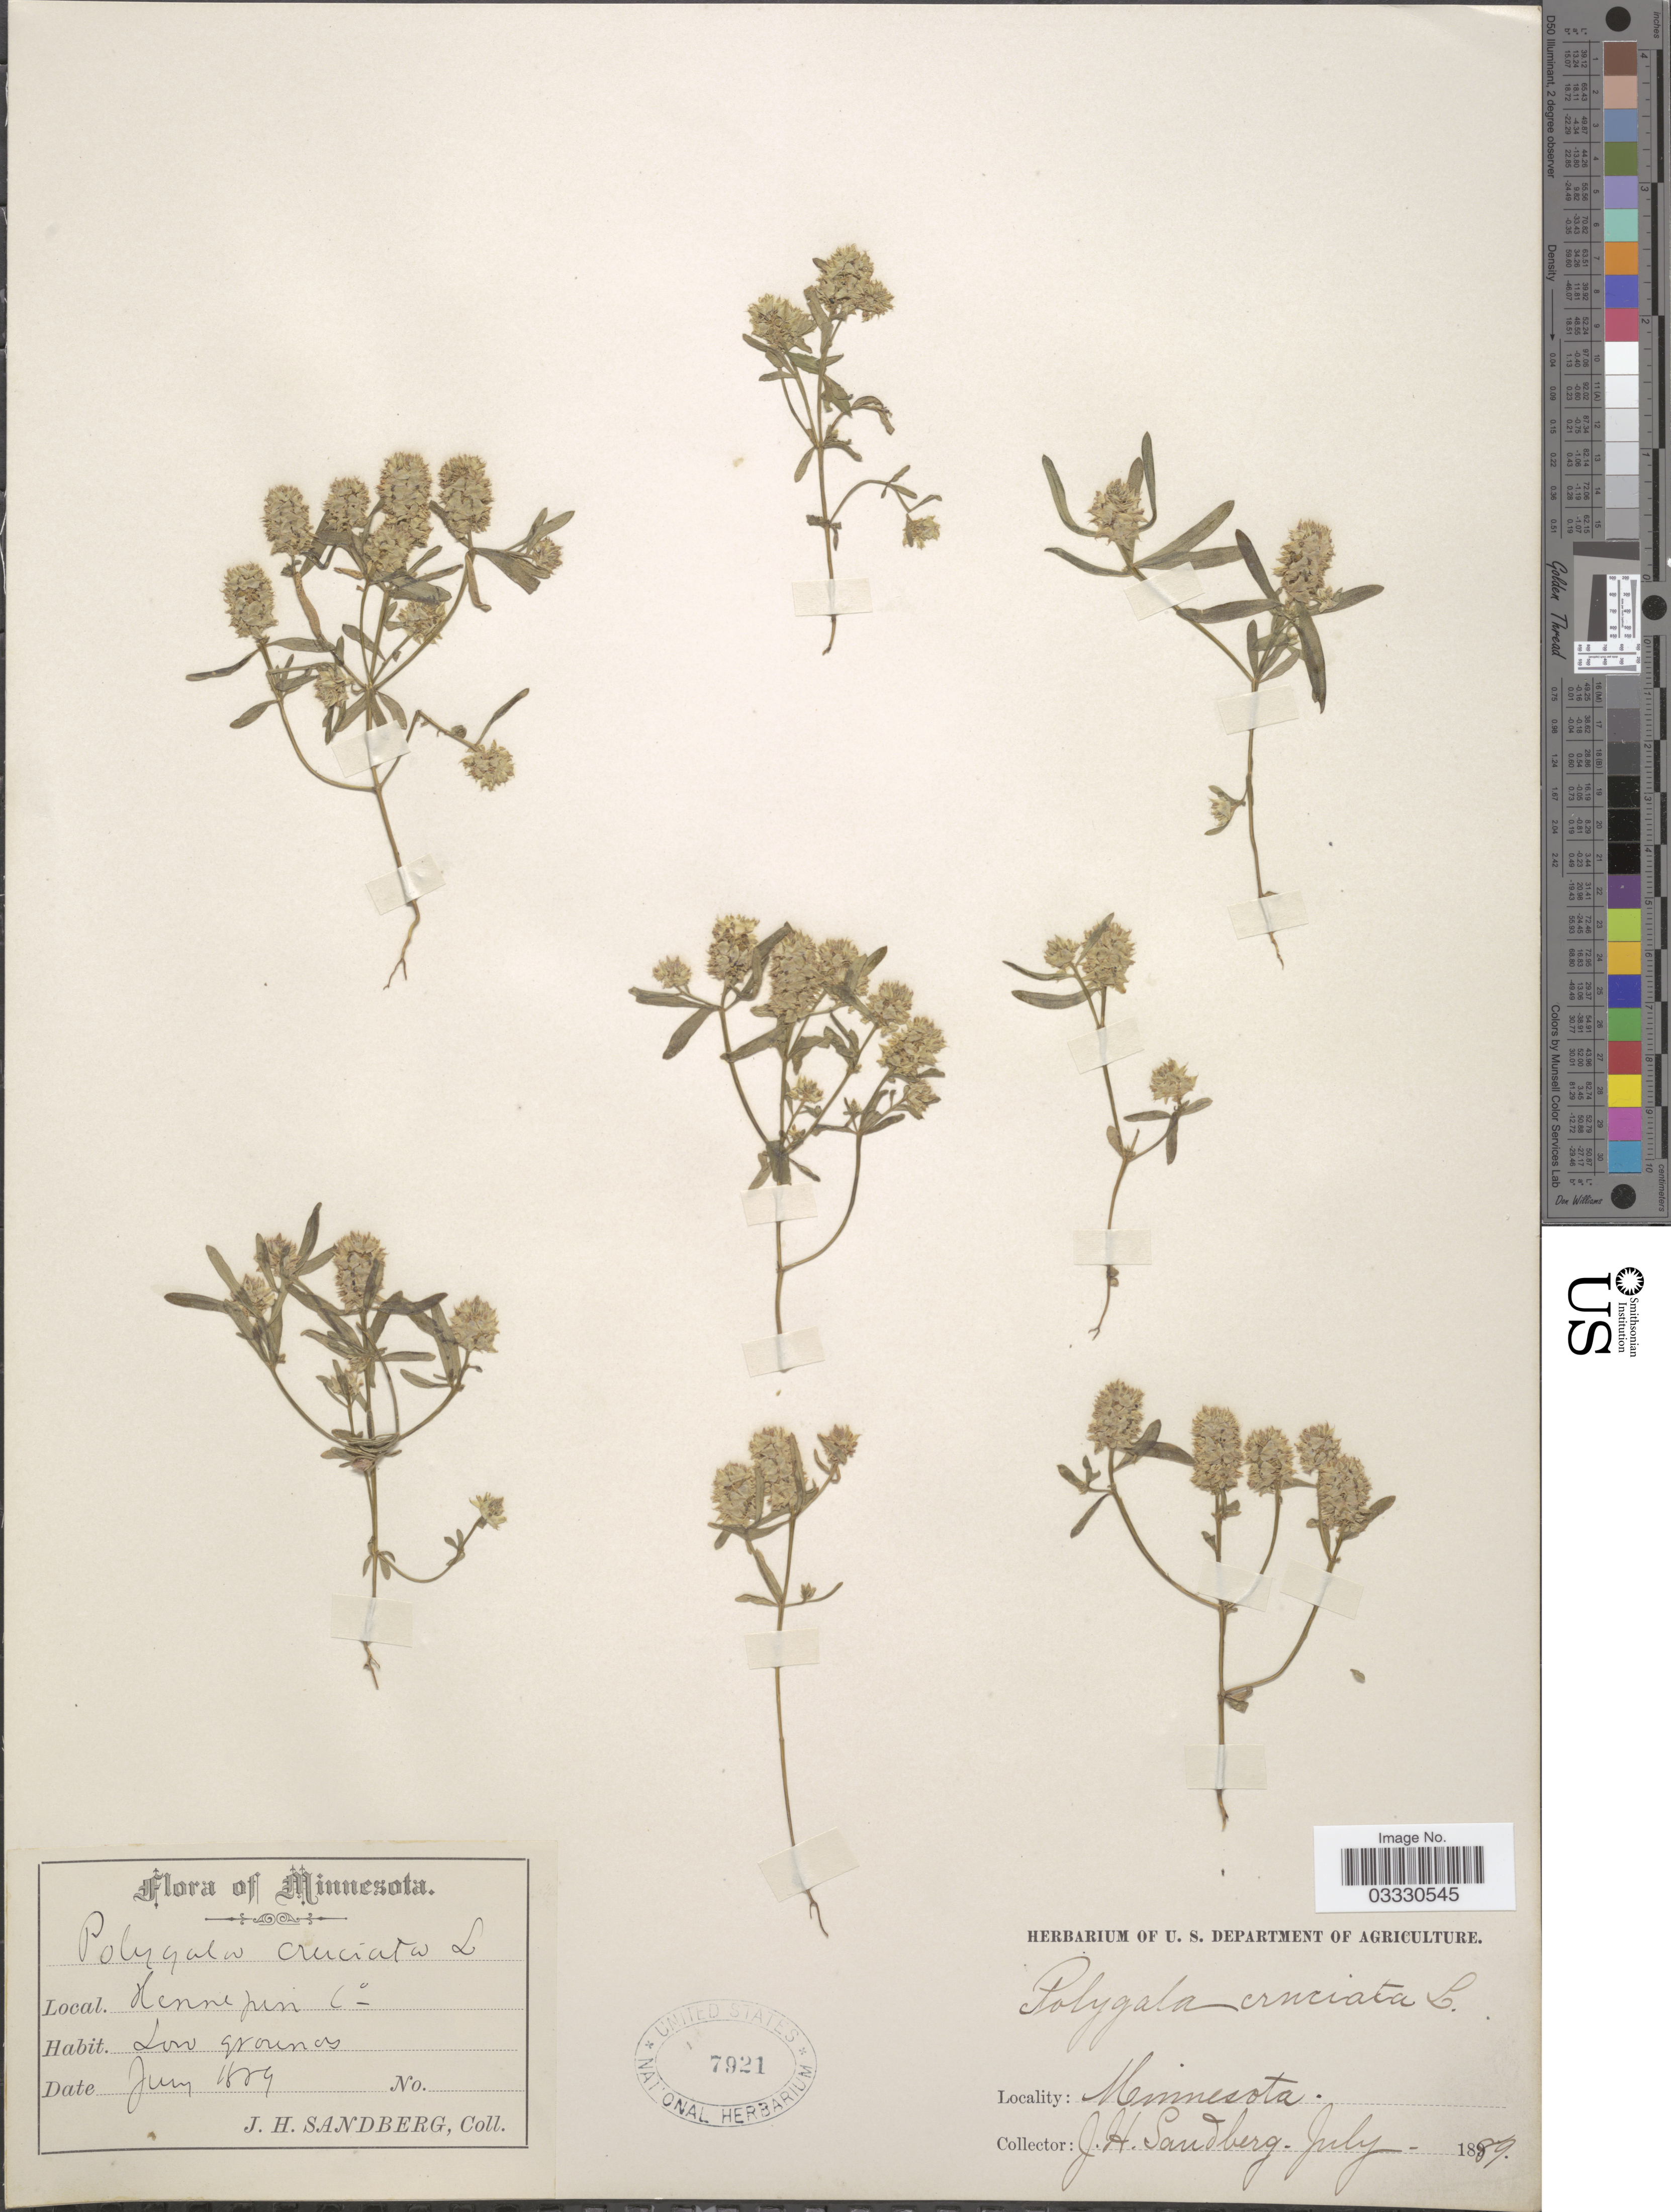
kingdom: Plantae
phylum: Tracheophyta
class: Magnoliopsida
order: Fabales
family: Polygalaceae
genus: Polygala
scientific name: Polygala cruciata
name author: L.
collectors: J. H. Sandberg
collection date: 1889-07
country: United States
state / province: Minnesota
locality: Hennepin Co.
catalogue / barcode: US 7921